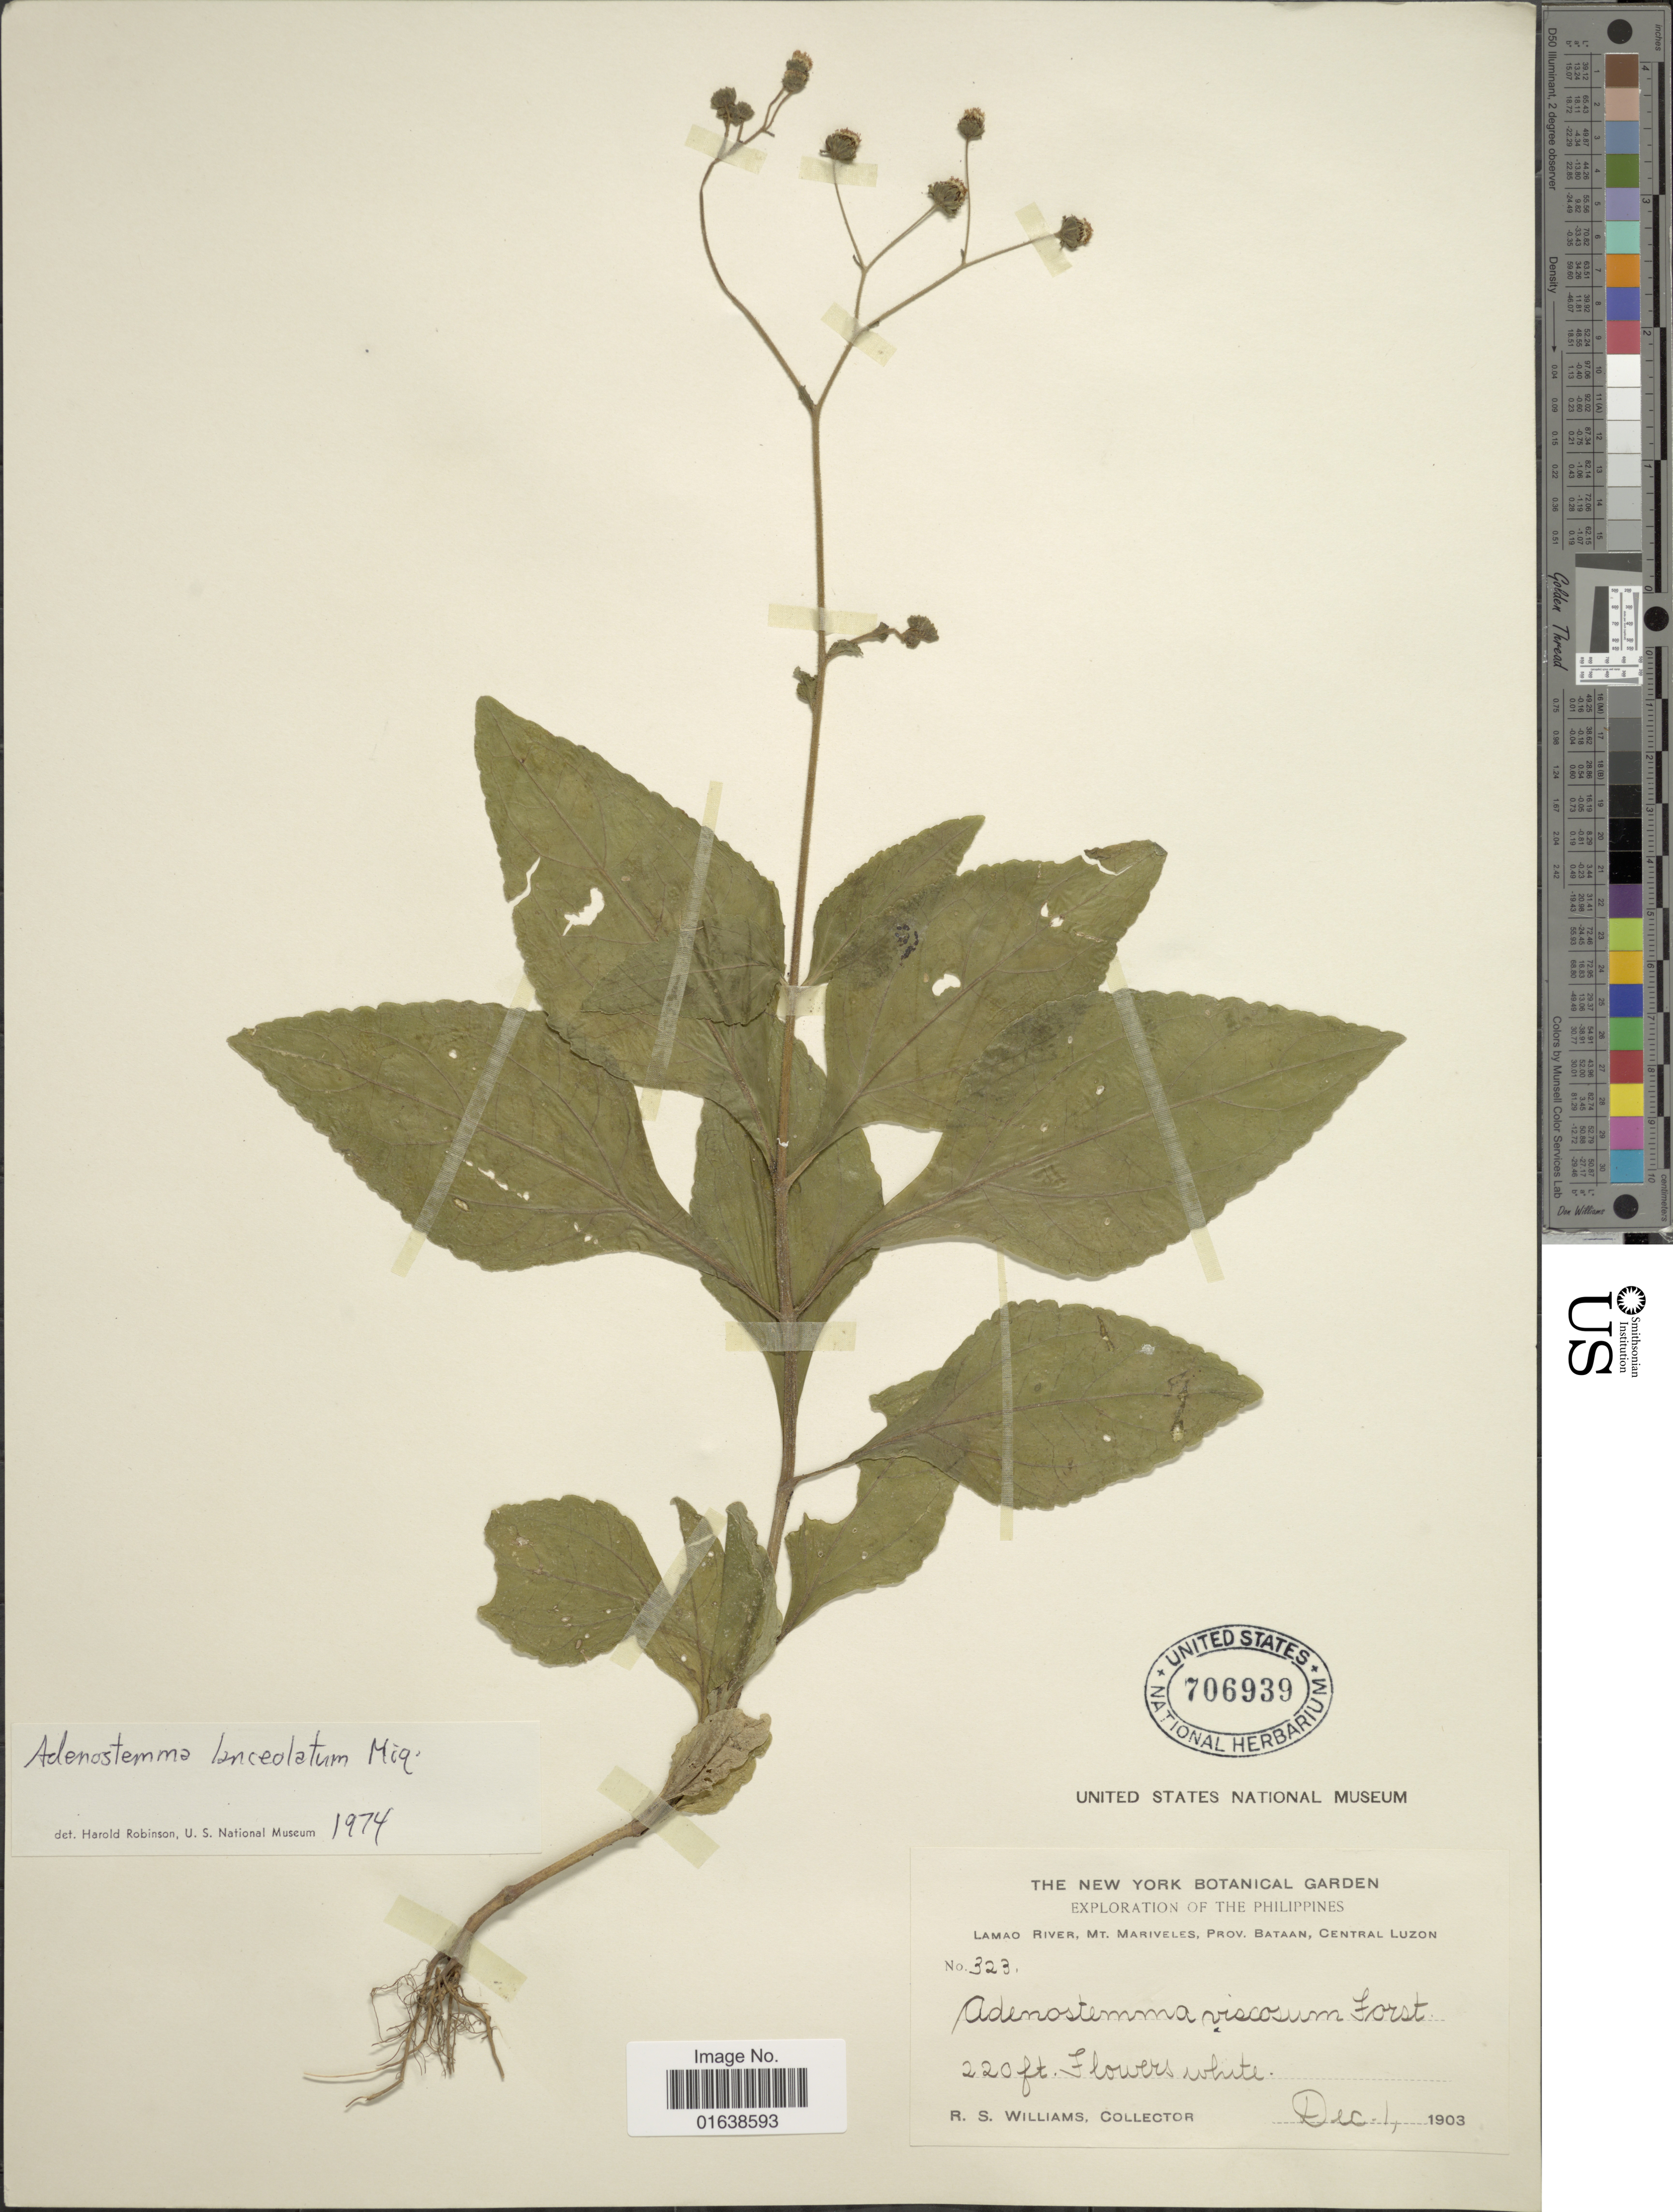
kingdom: Plantae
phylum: Tracheophyta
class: Magnoliopsida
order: Asterales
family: Asteraceae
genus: Adenostemma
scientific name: Adenostemma lanceolatum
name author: Miq.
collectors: R. S. Williams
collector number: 323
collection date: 1903-12-01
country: Philippines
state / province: Central Luzon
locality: The Philippines. Lamao River, Mt. Mariveles, Prov. Bataan, Central Luzon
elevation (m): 67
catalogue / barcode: US 706939